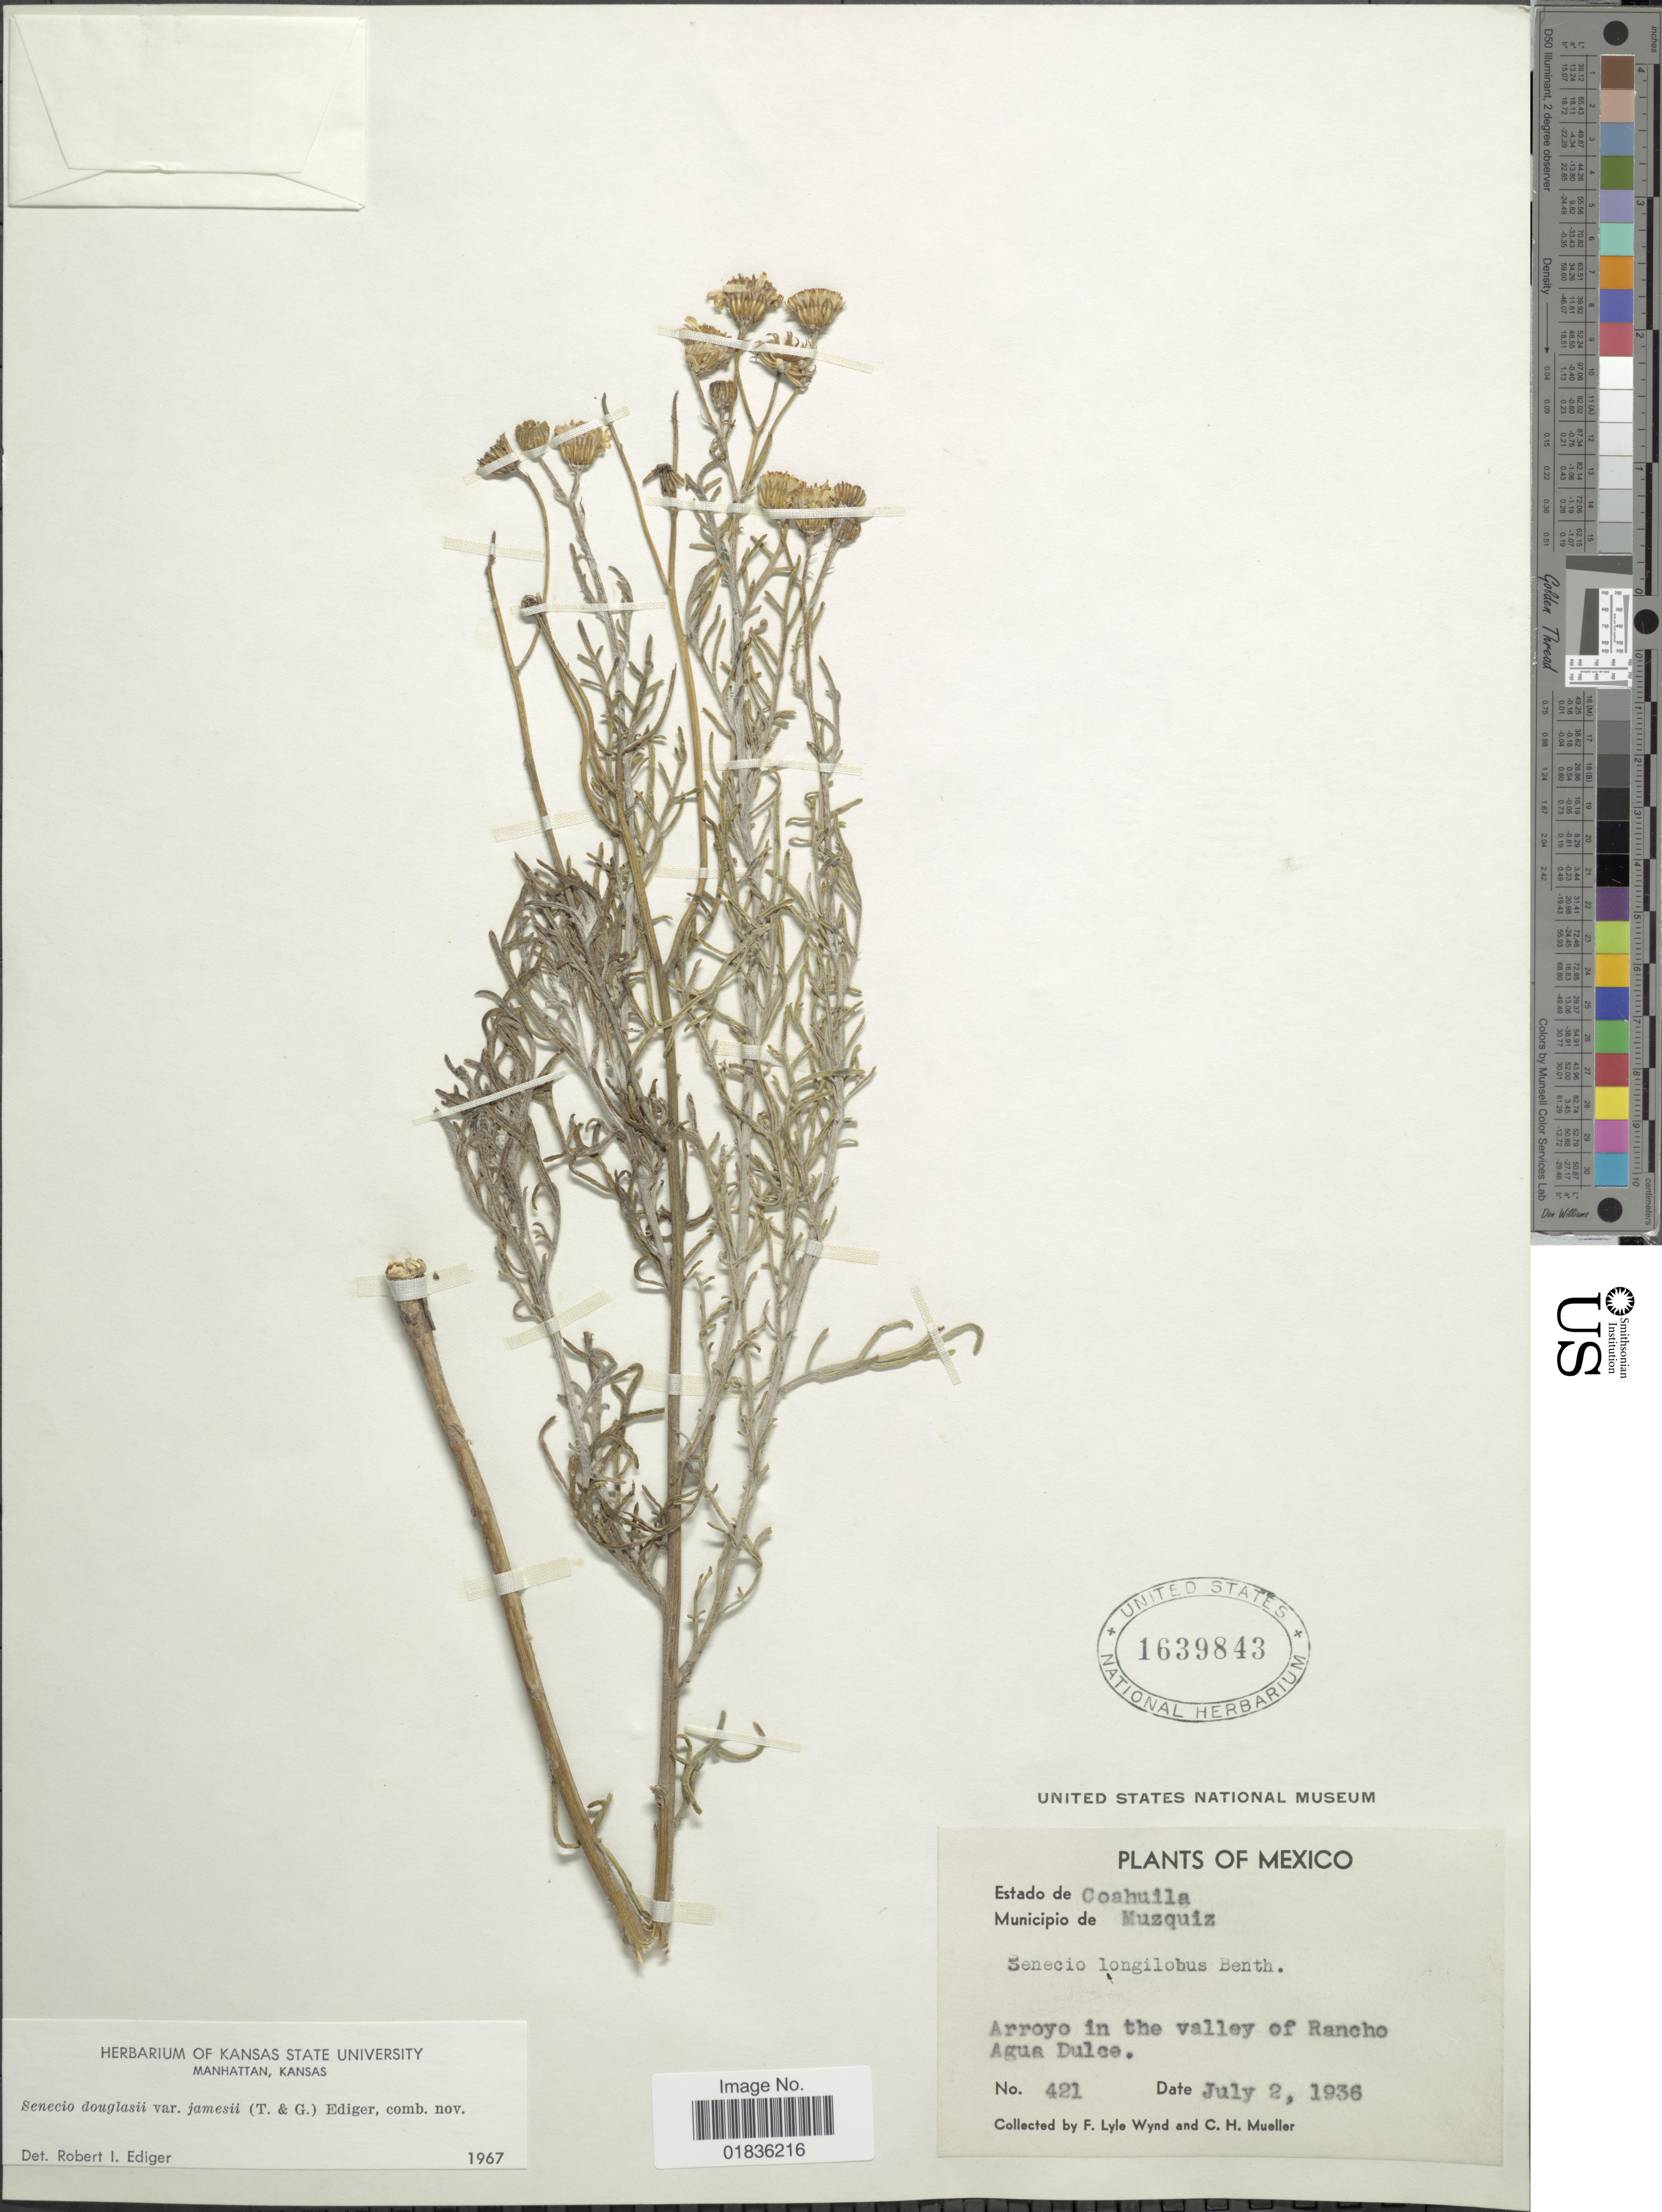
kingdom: Plantae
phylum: Tracheophyta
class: Magnoliopsida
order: Asterales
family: Asteraceae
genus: Senecio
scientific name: Senecio flaccidus var. flaccidus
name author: Less.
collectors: F. L. Wynd & C. H. Mueller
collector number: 421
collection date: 1936-07-02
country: Mexico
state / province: Coahuila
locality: Municipio de Muzquiz, arroyo in the valley of Rancho Agua Dulce.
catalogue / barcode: US 1639843